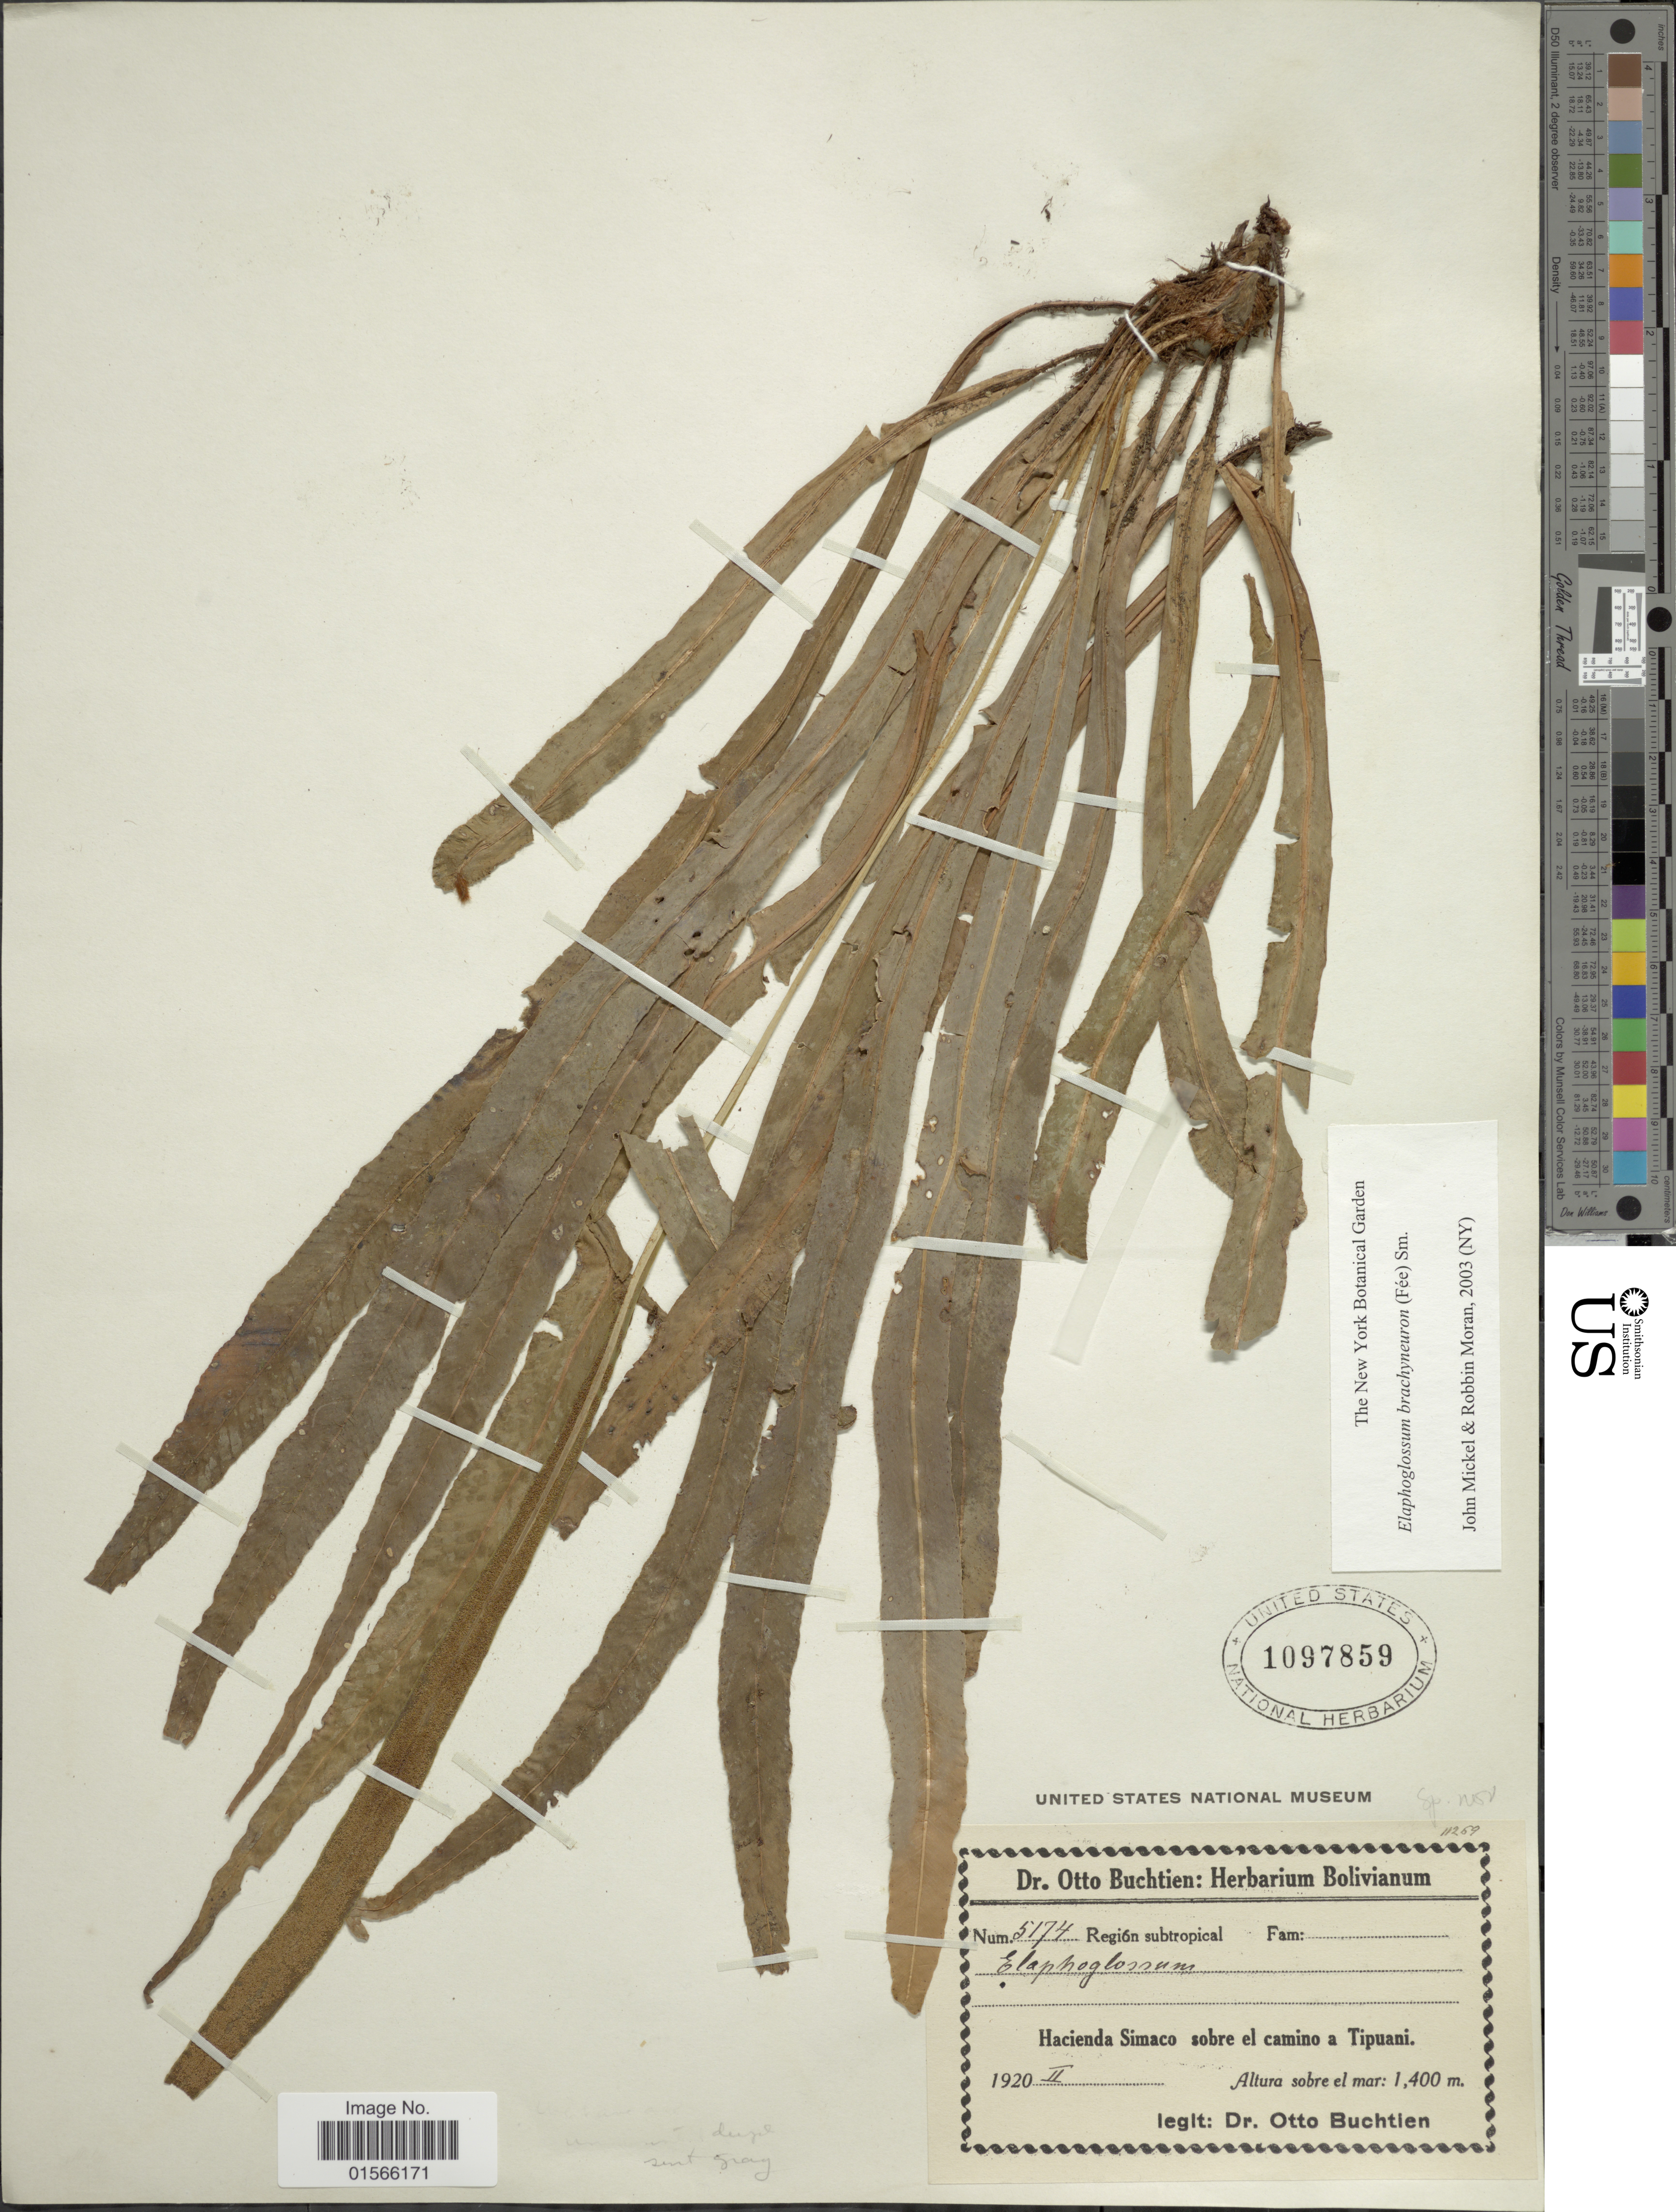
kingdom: Plantae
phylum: Tracheophyta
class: Polypodiopsida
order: Polypodiales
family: Dryopteridaceae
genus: Elaphoglossum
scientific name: Elaphoglossum brachyneuron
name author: (Fée) J. Sm.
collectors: O. Buchtien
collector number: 5174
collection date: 1920-02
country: Bolivia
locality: Hacienda Simaco sobre el camino a Tipuani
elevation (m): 1400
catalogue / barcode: US 1097859